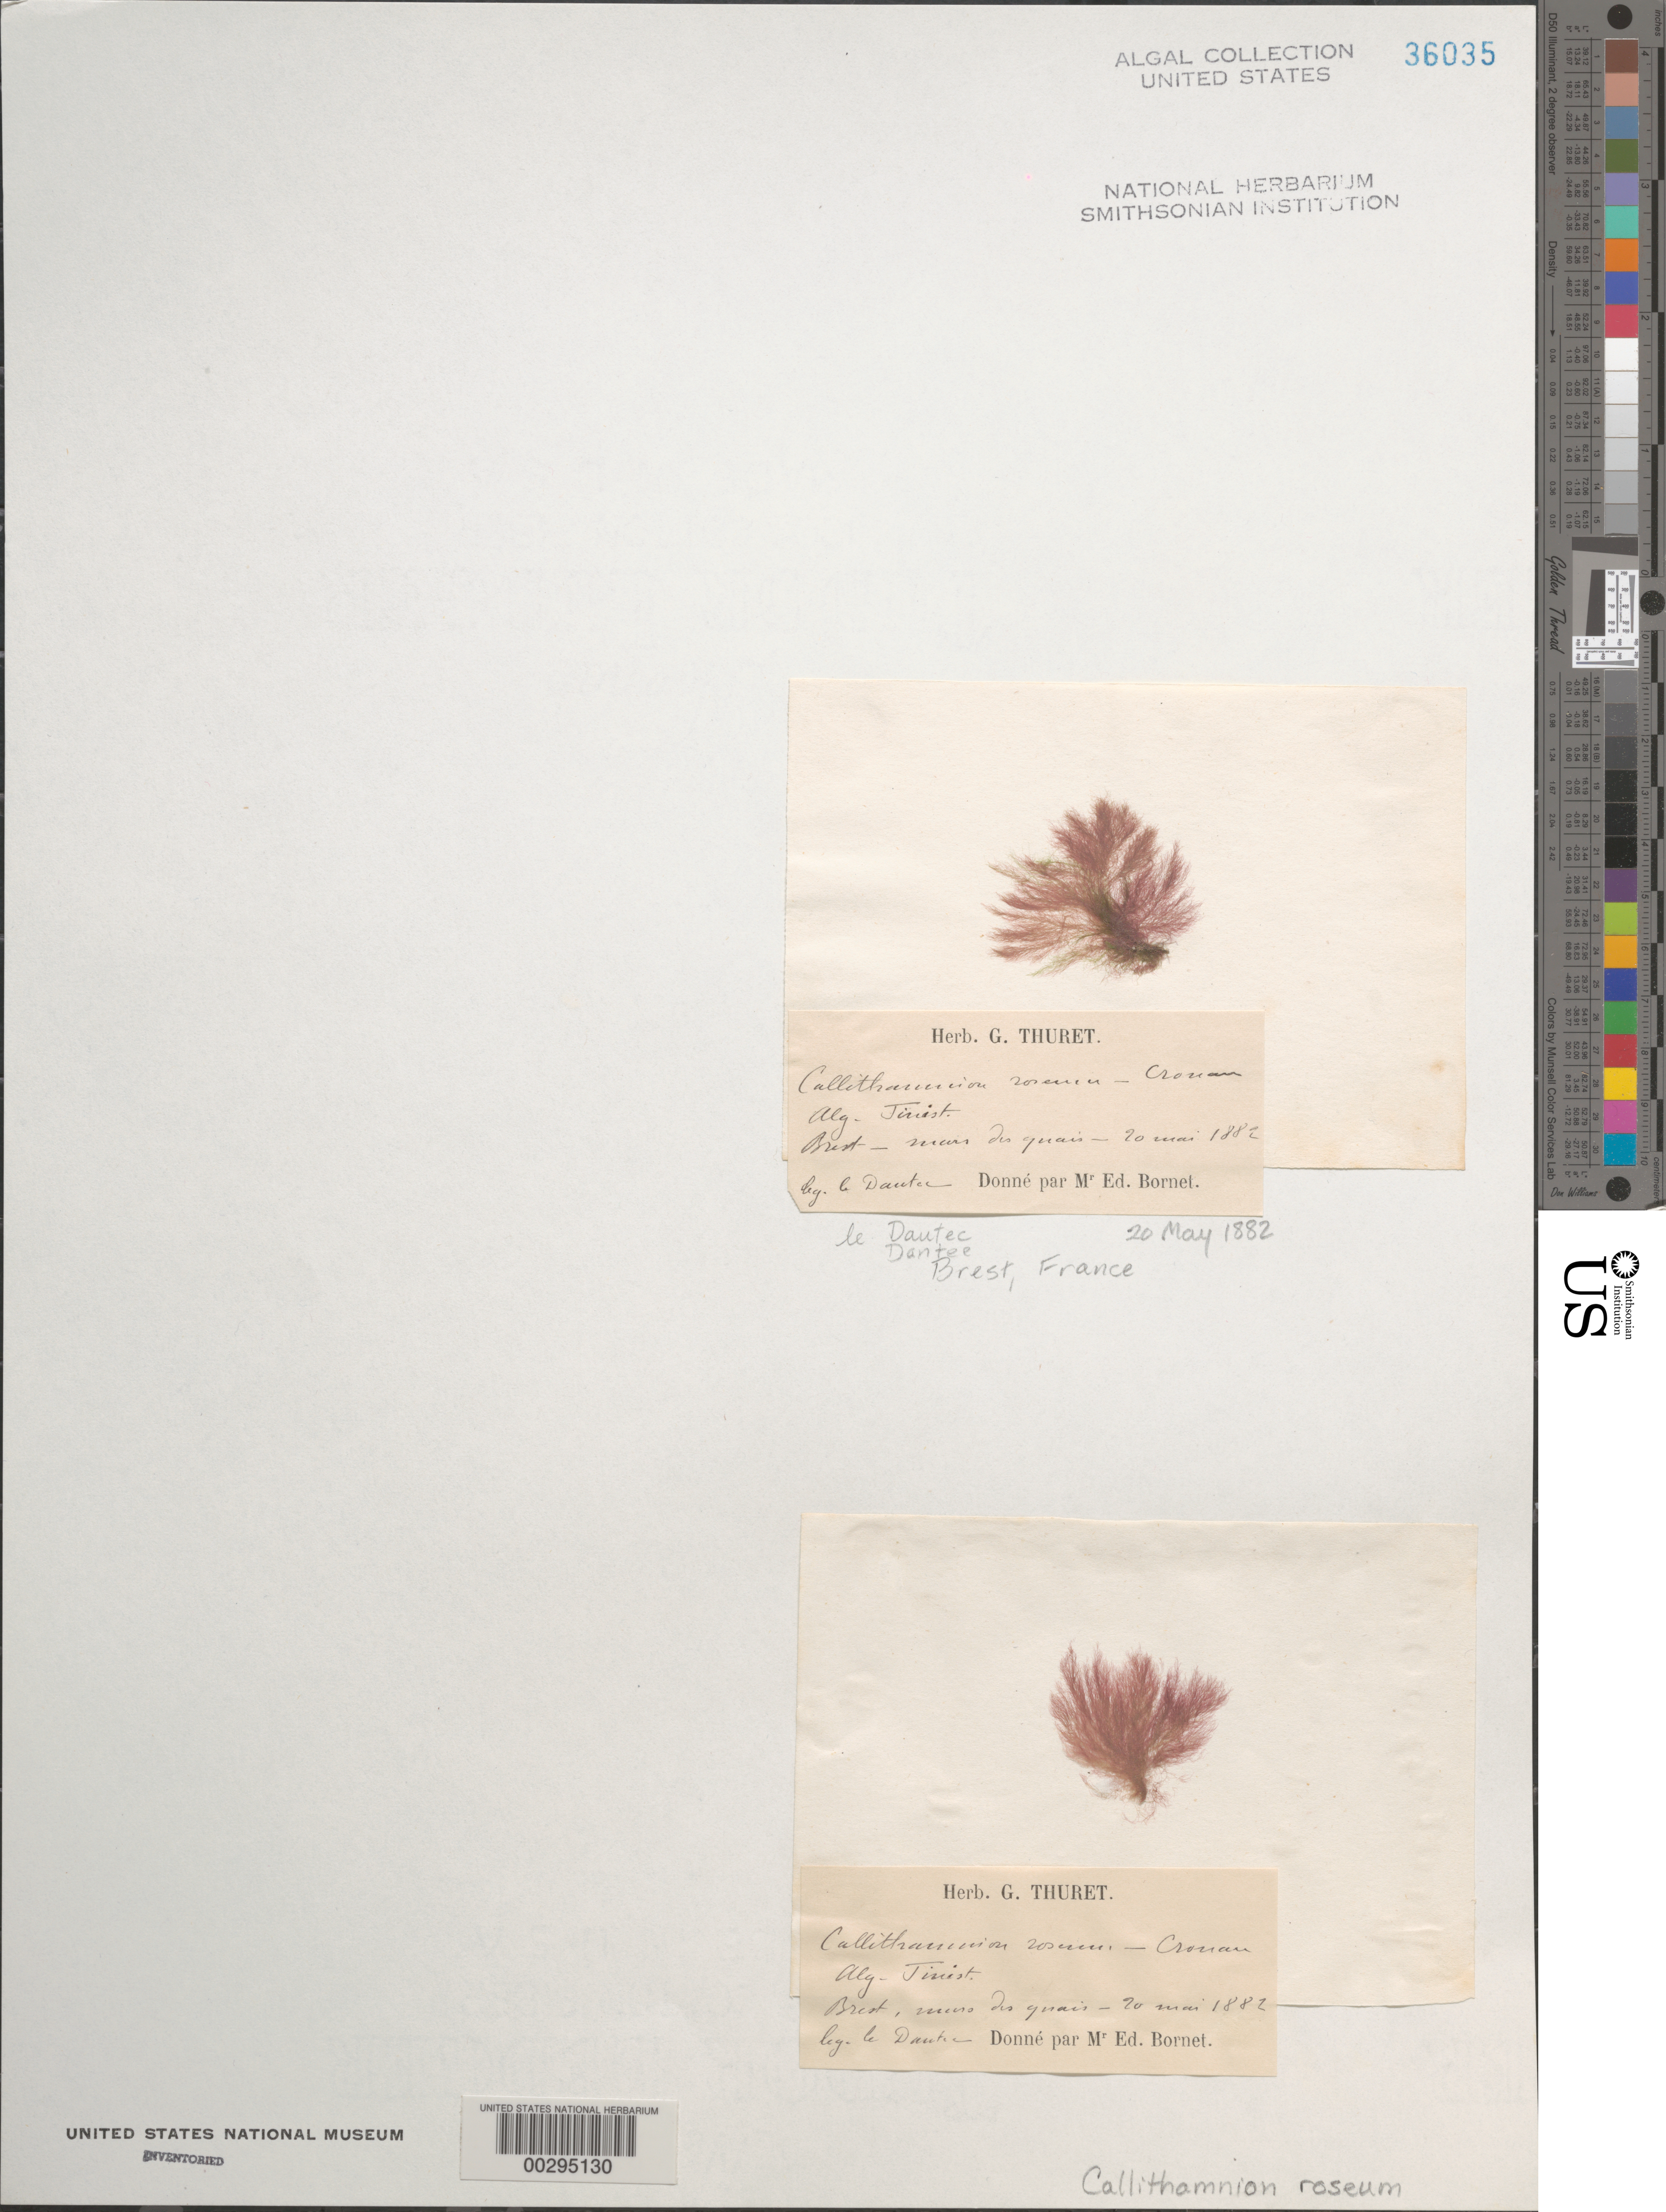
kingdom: Plantae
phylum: Rhodophyta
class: Florideophyceae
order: Ceramiales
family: Callithamniaceae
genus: Gaillona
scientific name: Gaillona rosea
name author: (Roth) A. Athanasiadis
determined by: Algae name updating Project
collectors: -. Dautec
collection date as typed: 20 May 1882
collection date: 1882-05-20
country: France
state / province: Bretagne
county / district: Finistère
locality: Brest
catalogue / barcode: US 36035